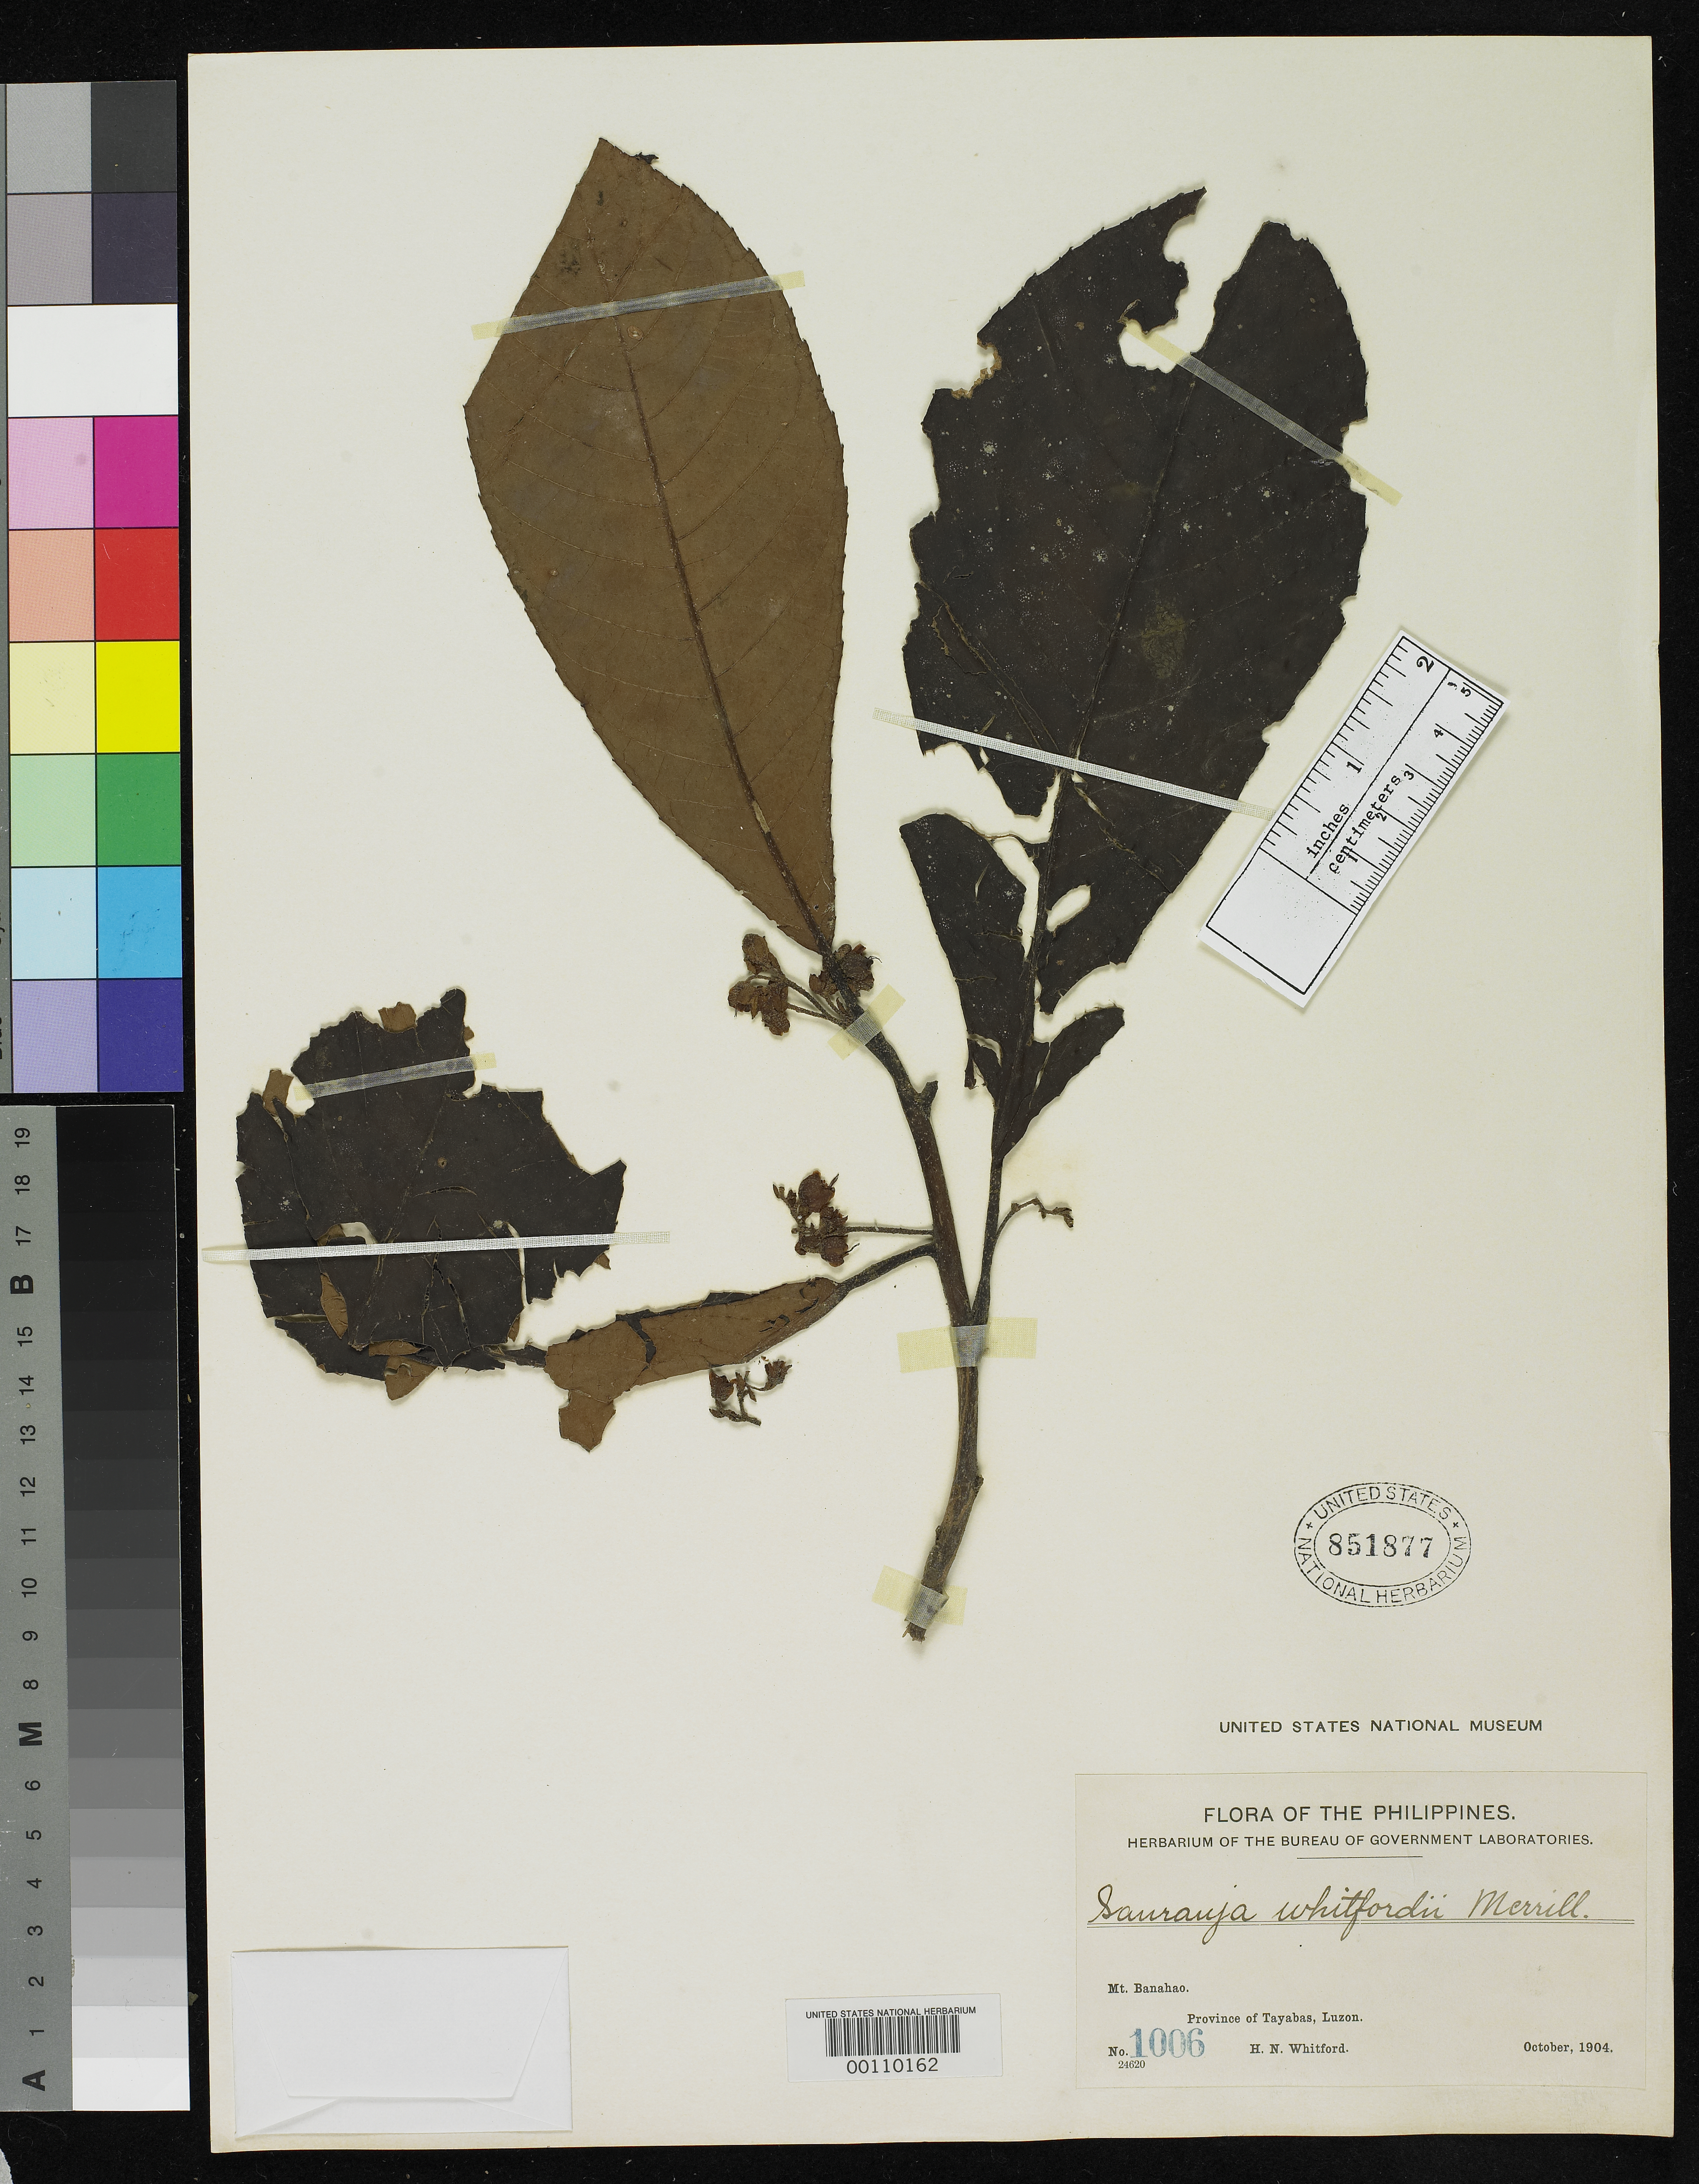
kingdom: Plantae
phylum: Tracheophyta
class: Magnoliopsida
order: Ericales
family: Actinidiaceae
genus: Saurauia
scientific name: Saurauia whitfordii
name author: Merr.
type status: Isotype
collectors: H. N. Whitford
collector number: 1006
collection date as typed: Oct 1904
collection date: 1904-10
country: Philippines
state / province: Calabarzon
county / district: Quezon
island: Luzon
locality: Mt. Banahao.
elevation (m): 900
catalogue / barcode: US 851877